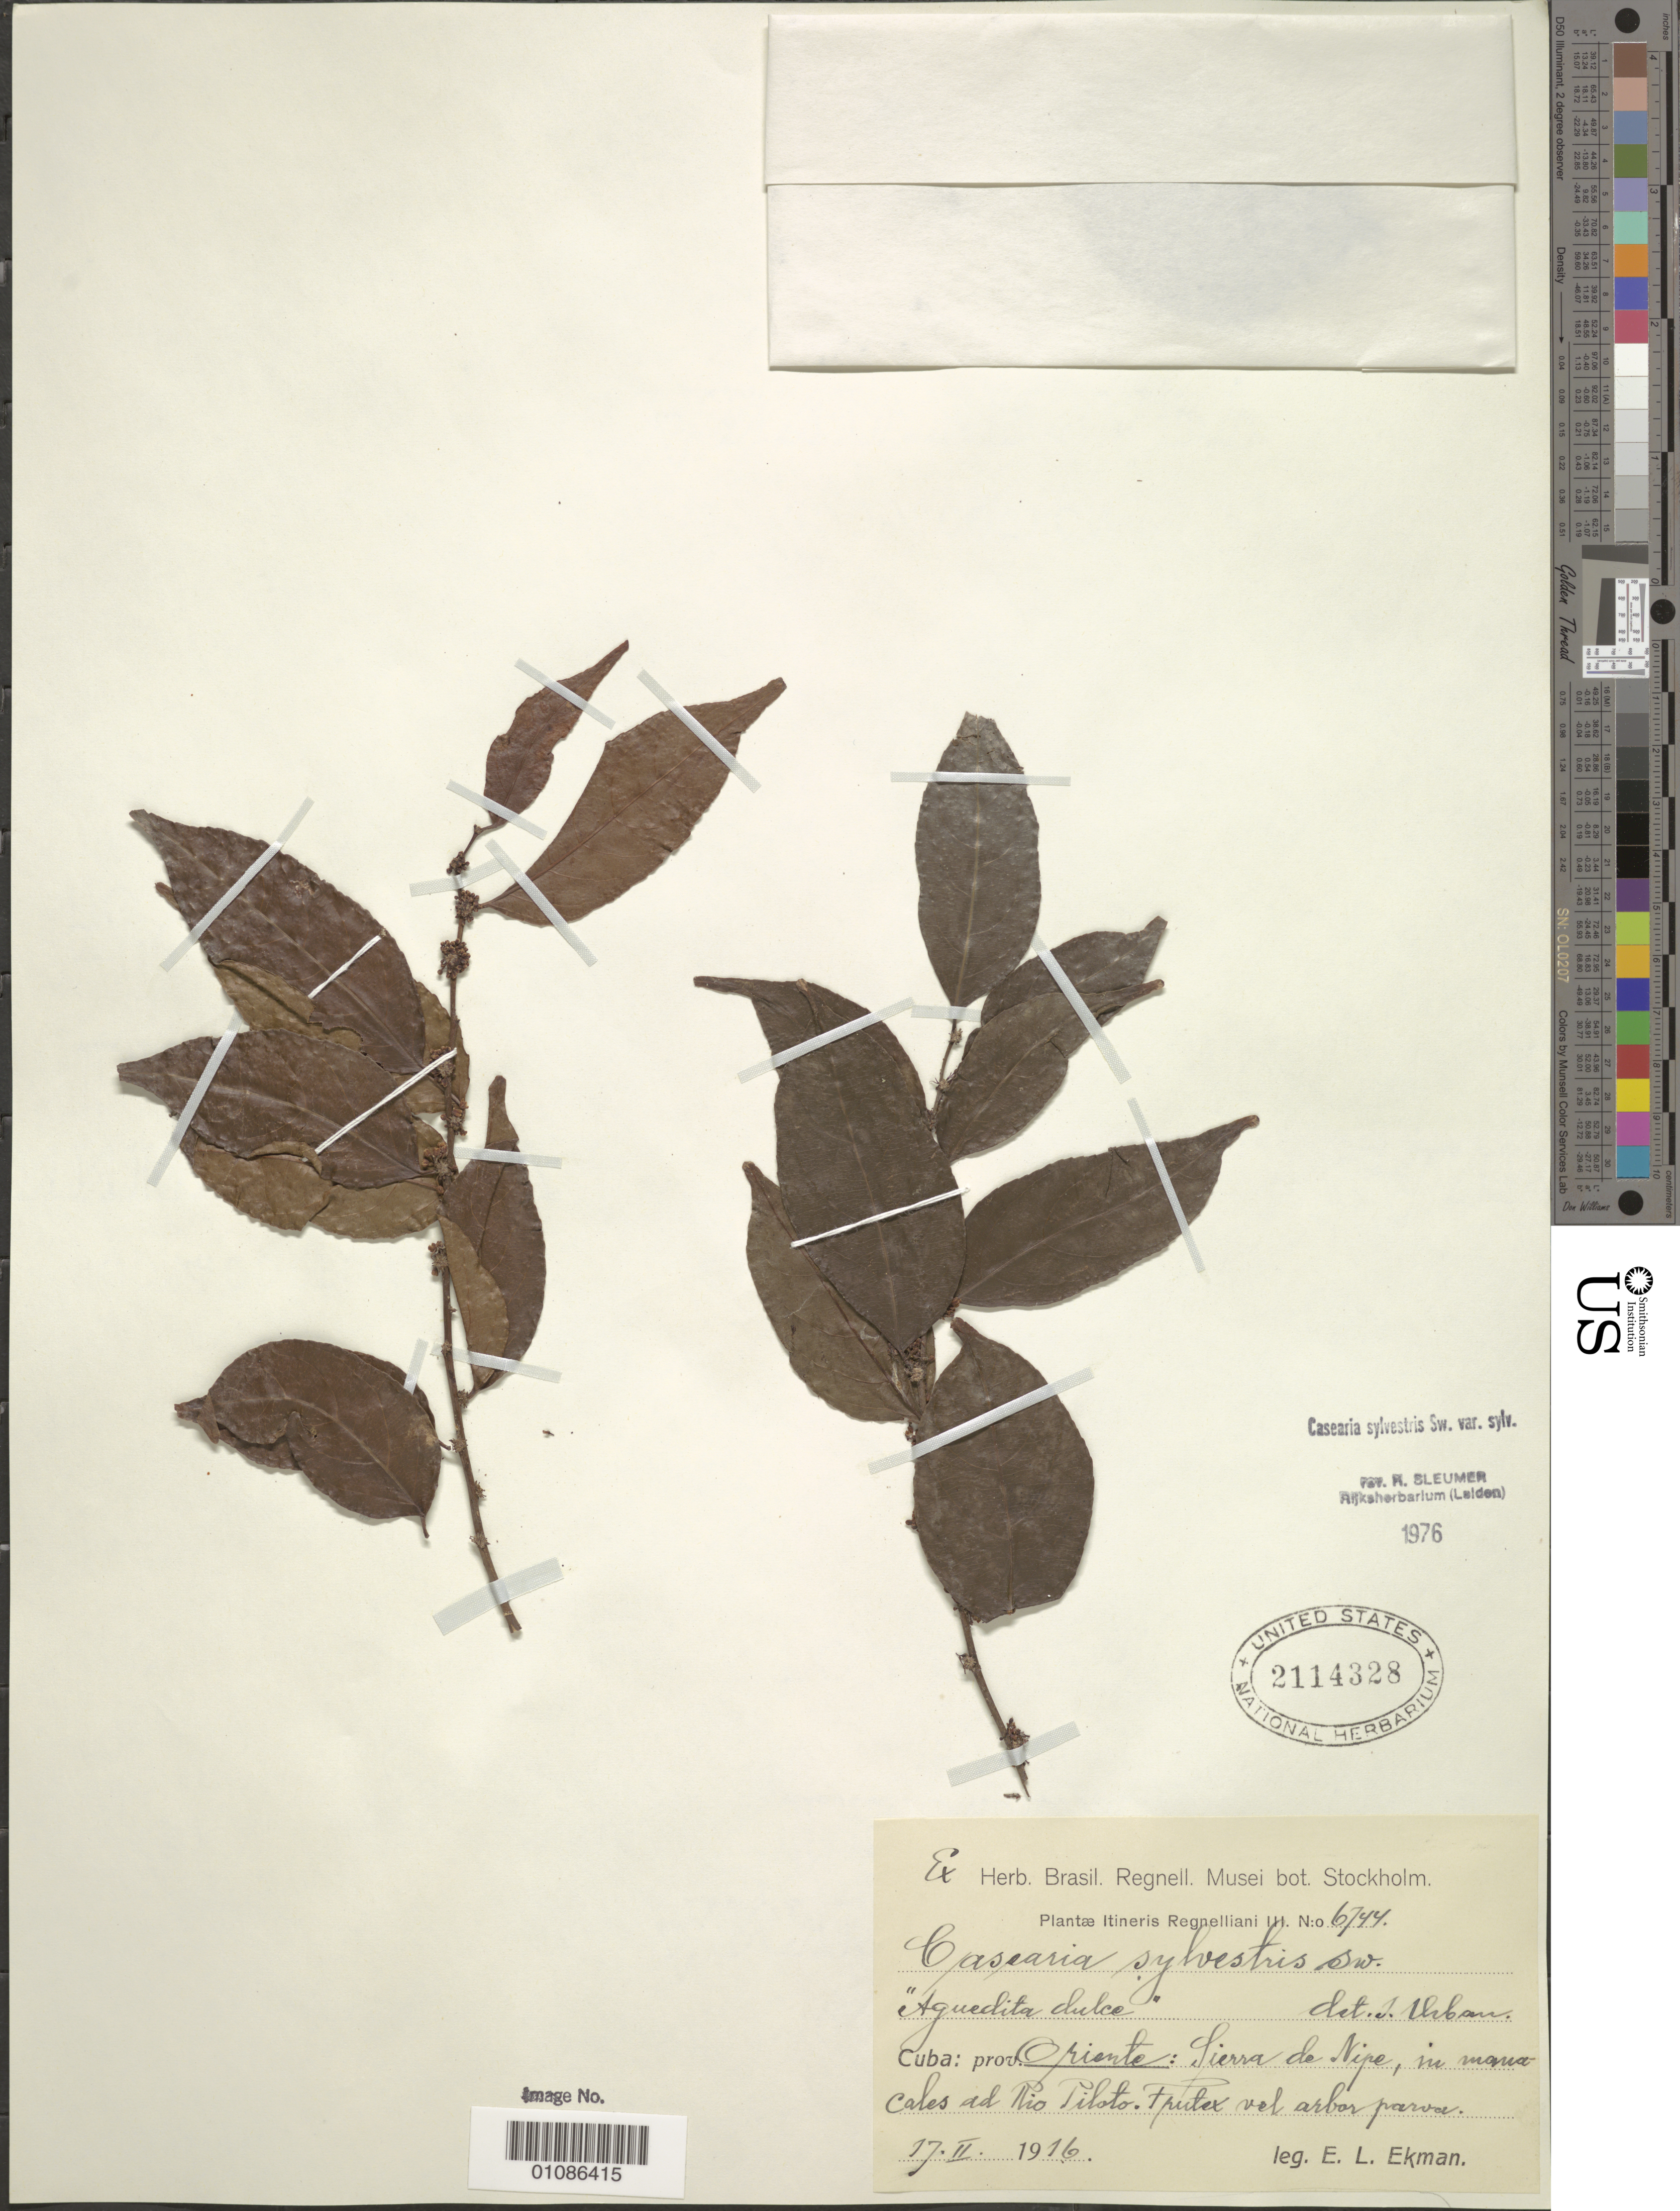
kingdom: Plantae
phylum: Tracheophyta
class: Magnoliopsida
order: Malpighiales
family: Salicaceae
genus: Casearia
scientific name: Casearia sylvestris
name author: Sw.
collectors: E. L. Ekman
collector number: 6744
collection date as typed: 17 Mar 1916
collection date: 1916-03-17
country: Cuba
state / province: Isla de La Juventud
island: Isla de la Juventud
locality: Isle of Pines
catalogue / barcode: US 2114328